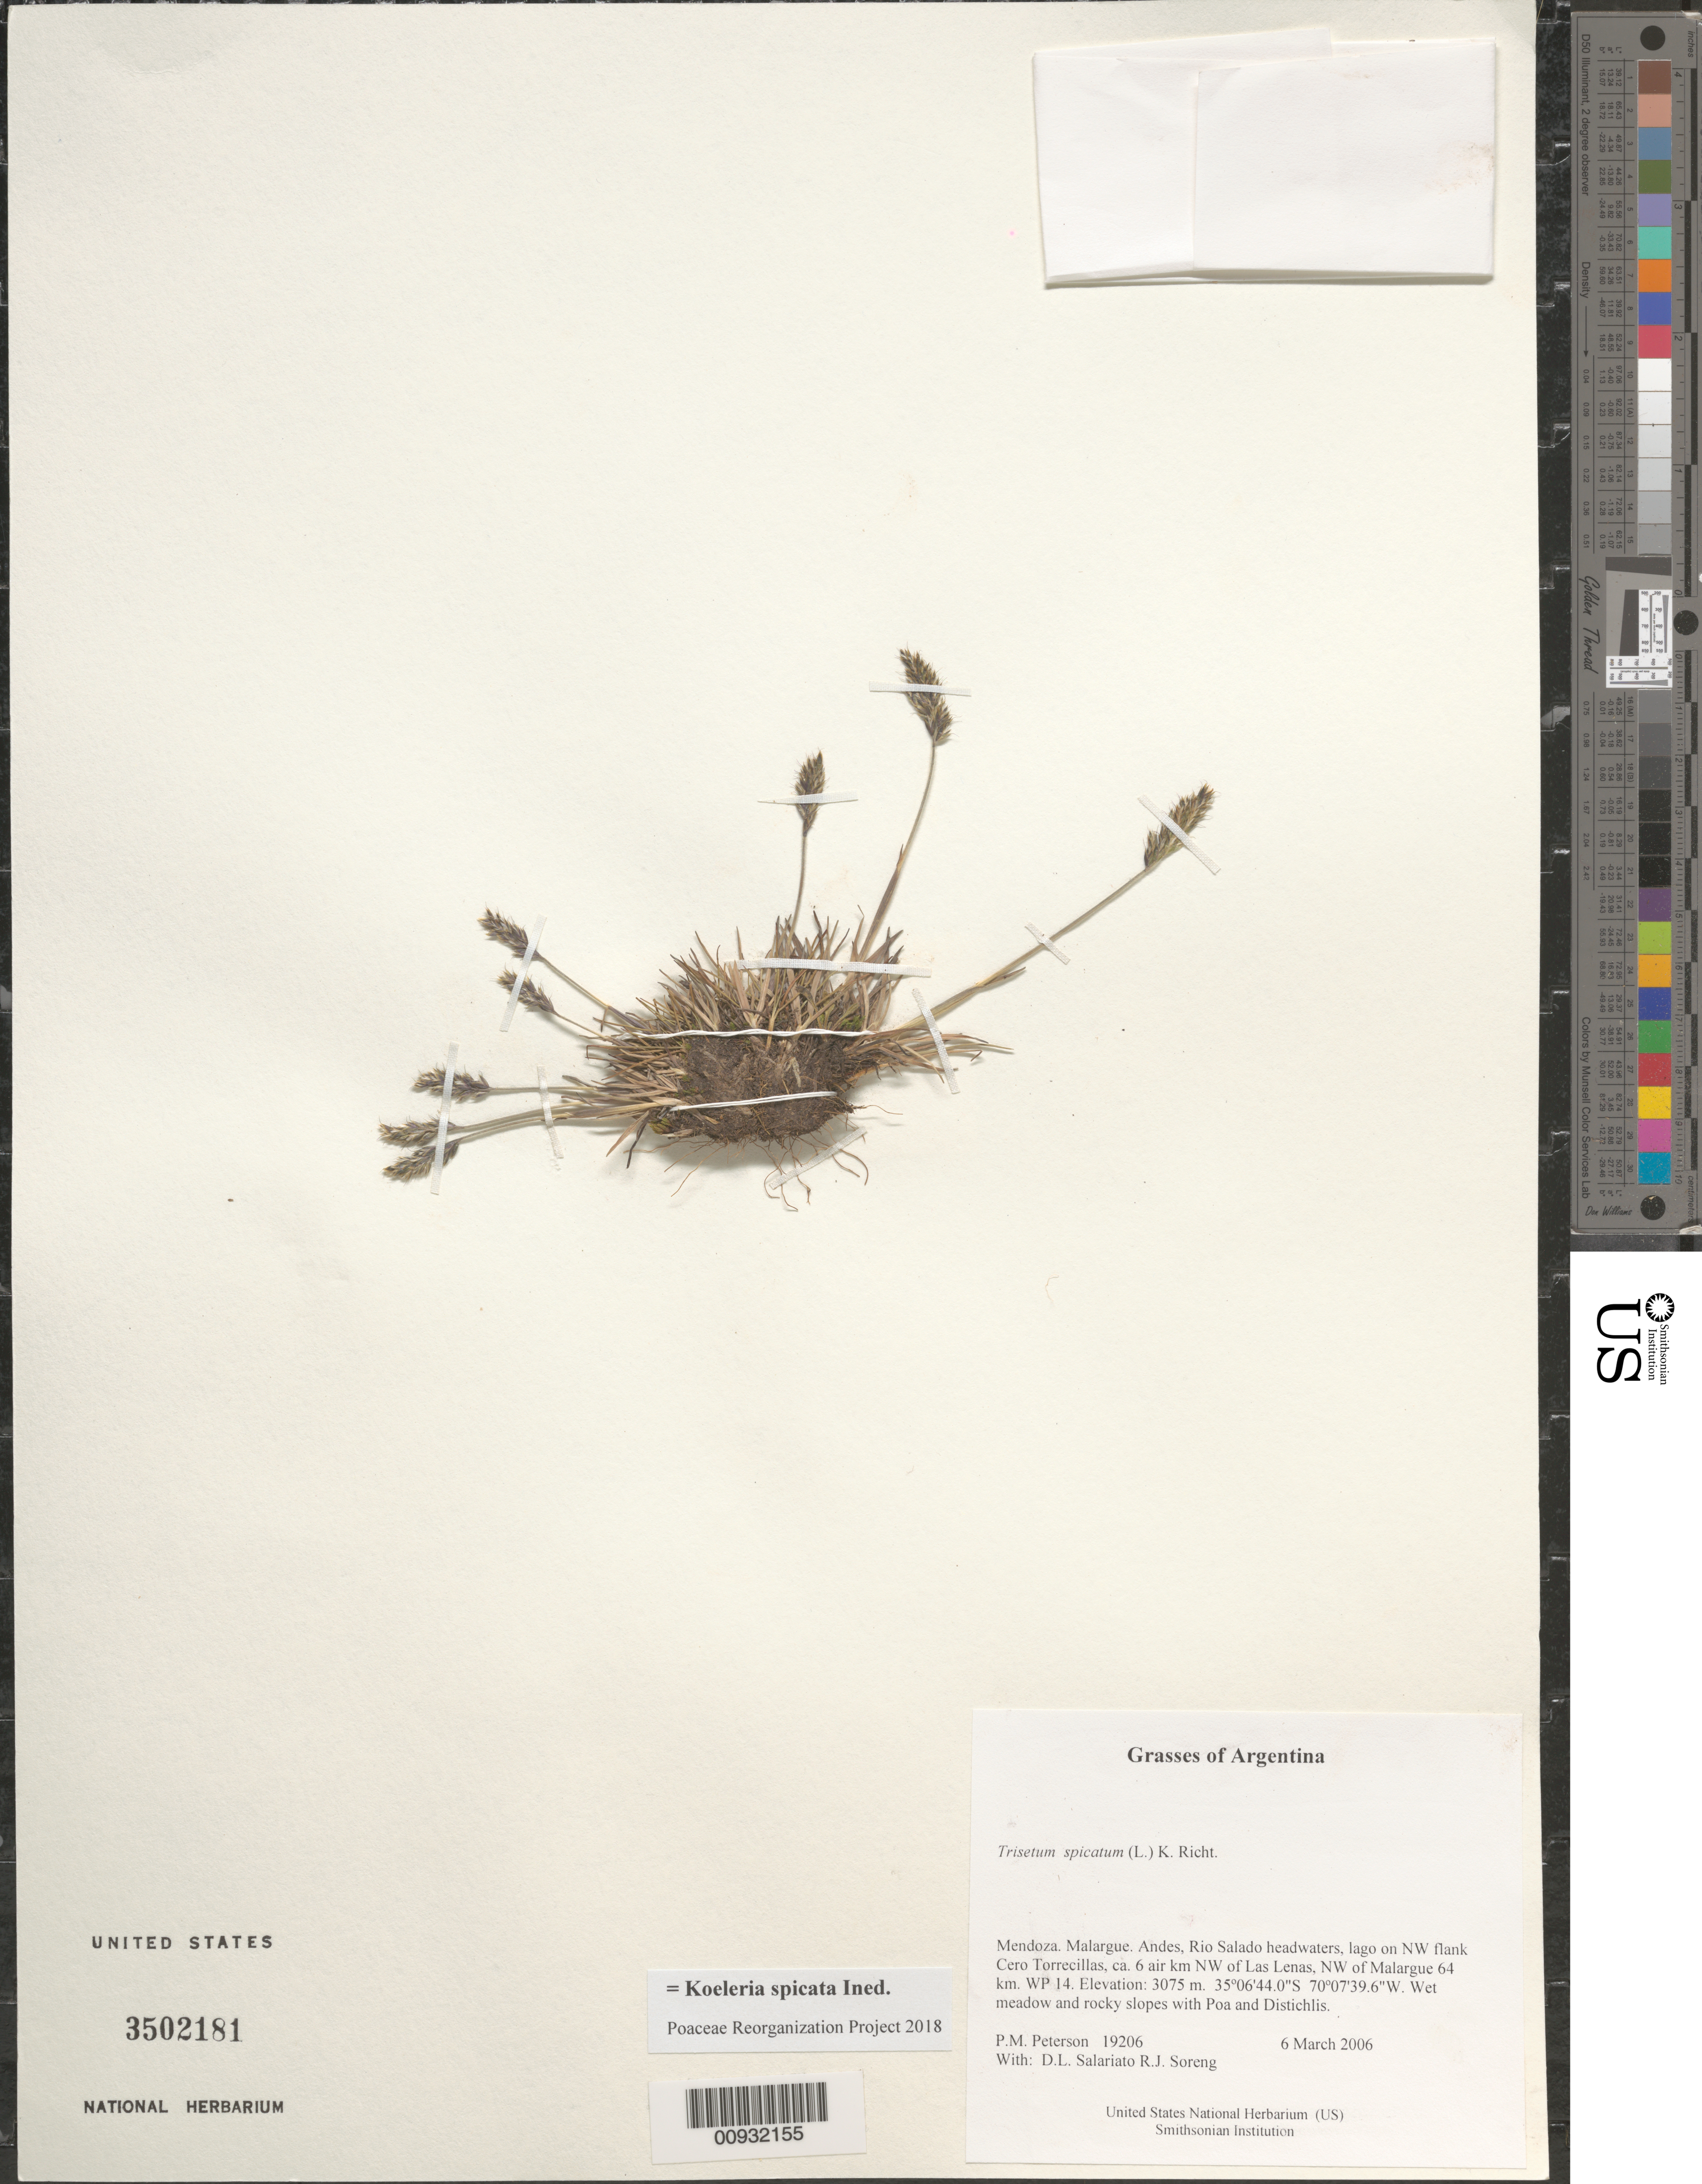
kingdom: Plantae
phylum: Tracheophyta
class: Liliopsida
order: Poales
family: Poaceae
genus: Koeleria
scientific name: Koeleria spicata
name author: (L.) Barberá et al.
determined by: Poaceae Reorganization Project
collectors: P. M. Peterson, R. J. Soreng, D. Salariato & A. Panizza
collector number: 19206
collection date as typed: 06 Mar 2006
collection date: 2006-03-06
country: Argentina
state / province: Mendoza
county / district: Malargue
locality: Andes, Rio Salado headwaters, lago on NW flank Cero Torrecillas, ca. 6 air km NW of Las Lenas, NW of Malargue 64 km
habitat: Wet meadow and rocky slopes with Poa and Distichlis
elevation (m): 3075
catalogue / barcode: US 3502181